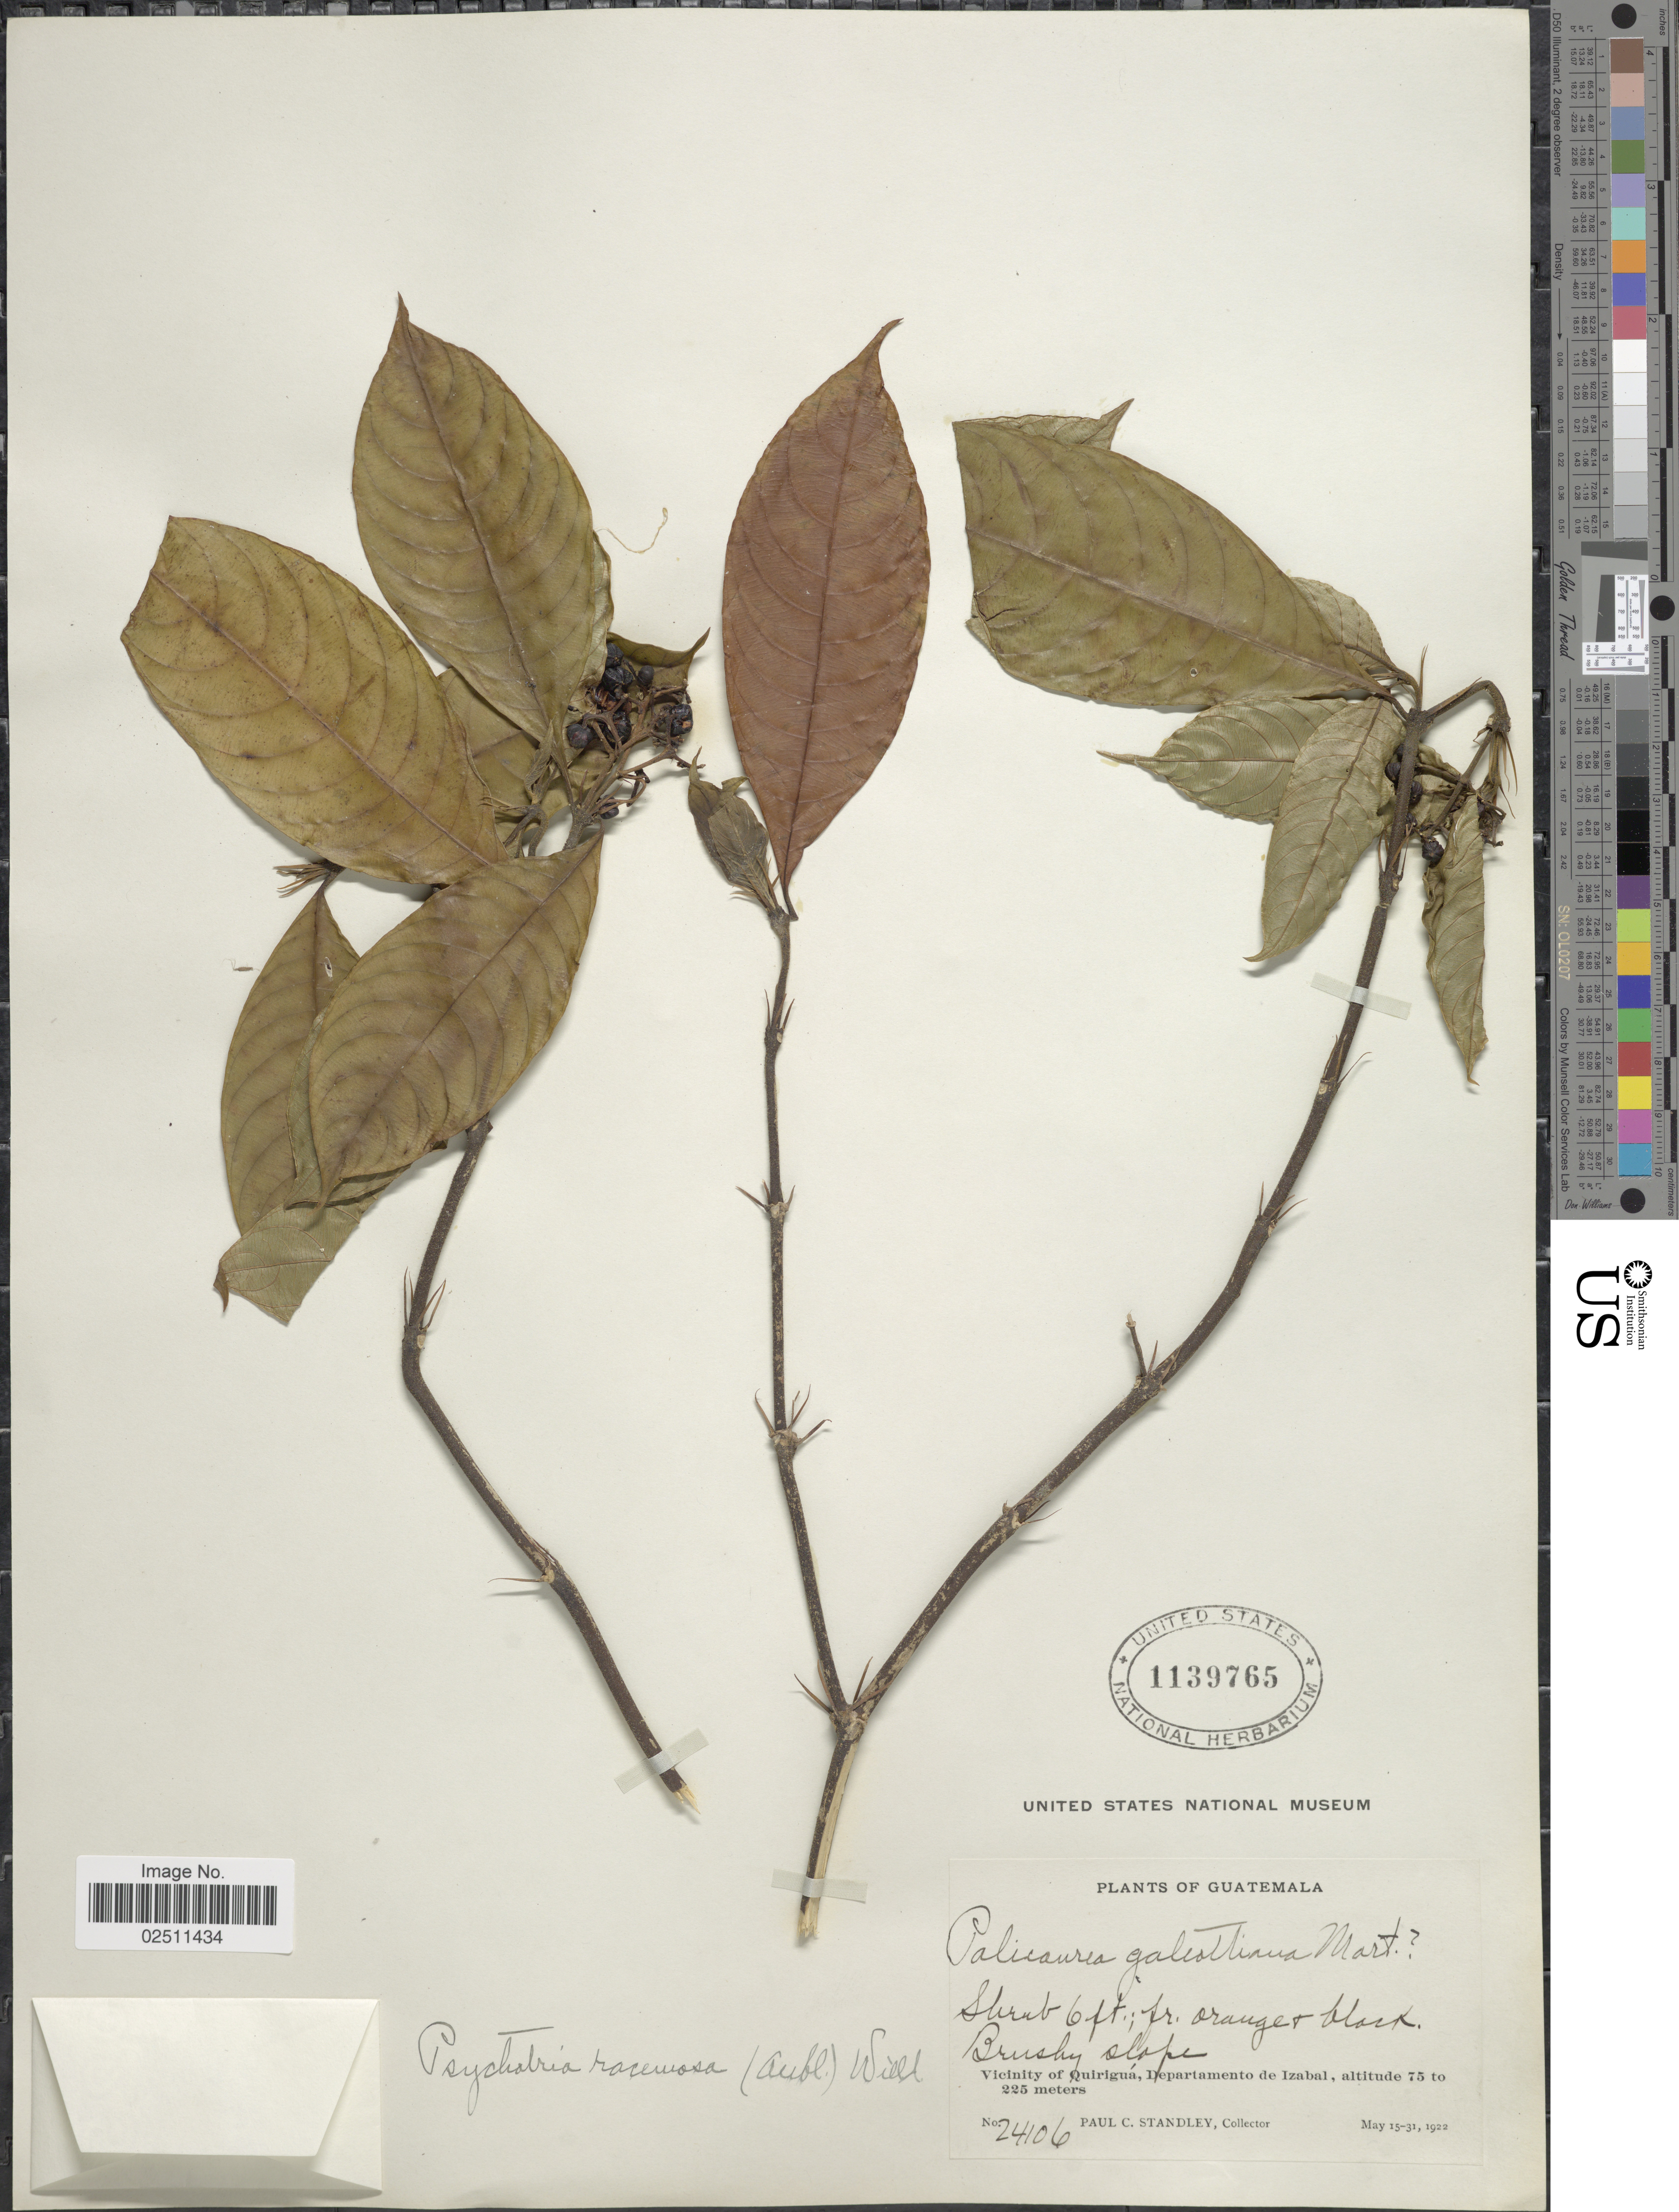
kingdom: Plantae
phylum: Tracheophyta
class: Magnoliopsida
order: Gentianales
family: Rubiaceae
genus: Psychotria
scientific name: Psychotria racemosa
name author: Rich.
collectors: P. C. Standley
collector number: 24106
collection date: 1922-05-15/1922-05-31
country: Guatemala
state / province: Izabal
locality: Vicinity of Quirigua, Departamento de Izabal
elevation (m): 75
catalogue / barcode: US 1139765